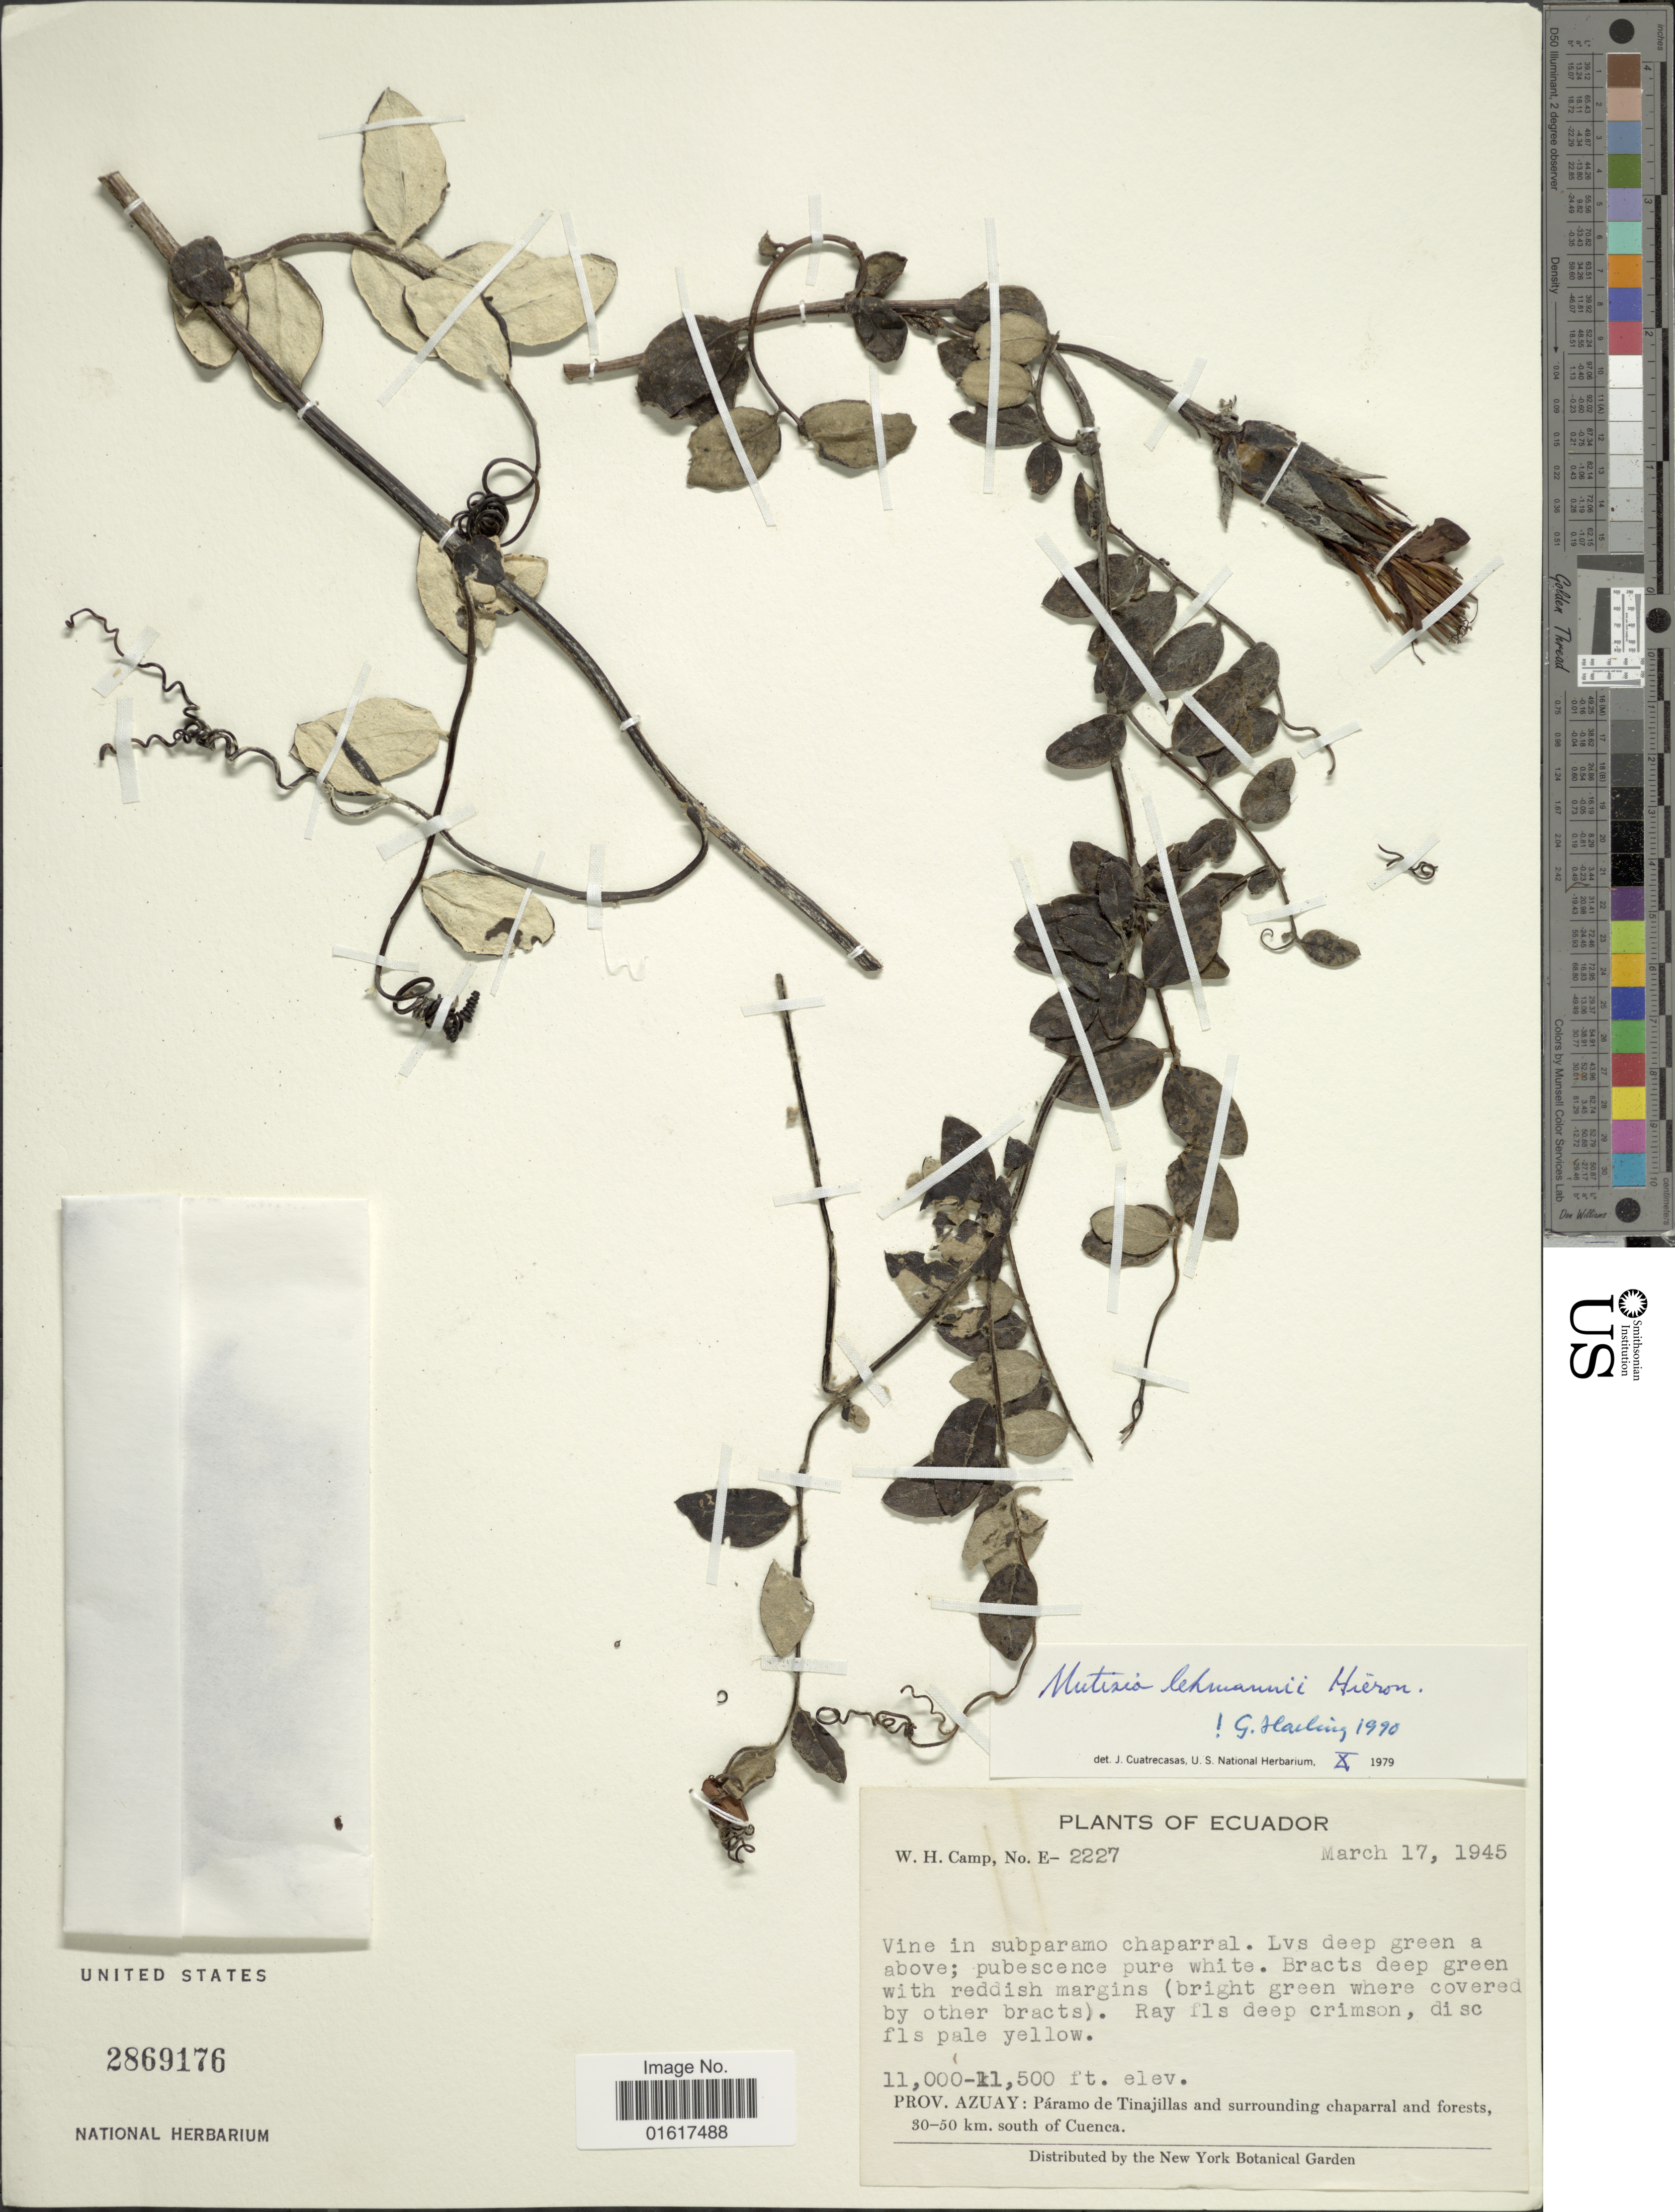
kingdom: Plantae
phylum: Tracheophyta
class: Magnoliopsida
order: Asterales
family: Asteraceae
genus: Mutisia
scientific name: Mutisia lehmannii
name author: Hieron.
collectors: W. H. Camp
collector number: E-2227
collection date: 1945-03-17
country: Ecuador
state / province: Azuay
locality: Páramo de Tinajillas and surrounding chaparral and forests, 30-50 km. south of Cuenca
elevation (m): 3353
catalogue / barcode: US 2869176